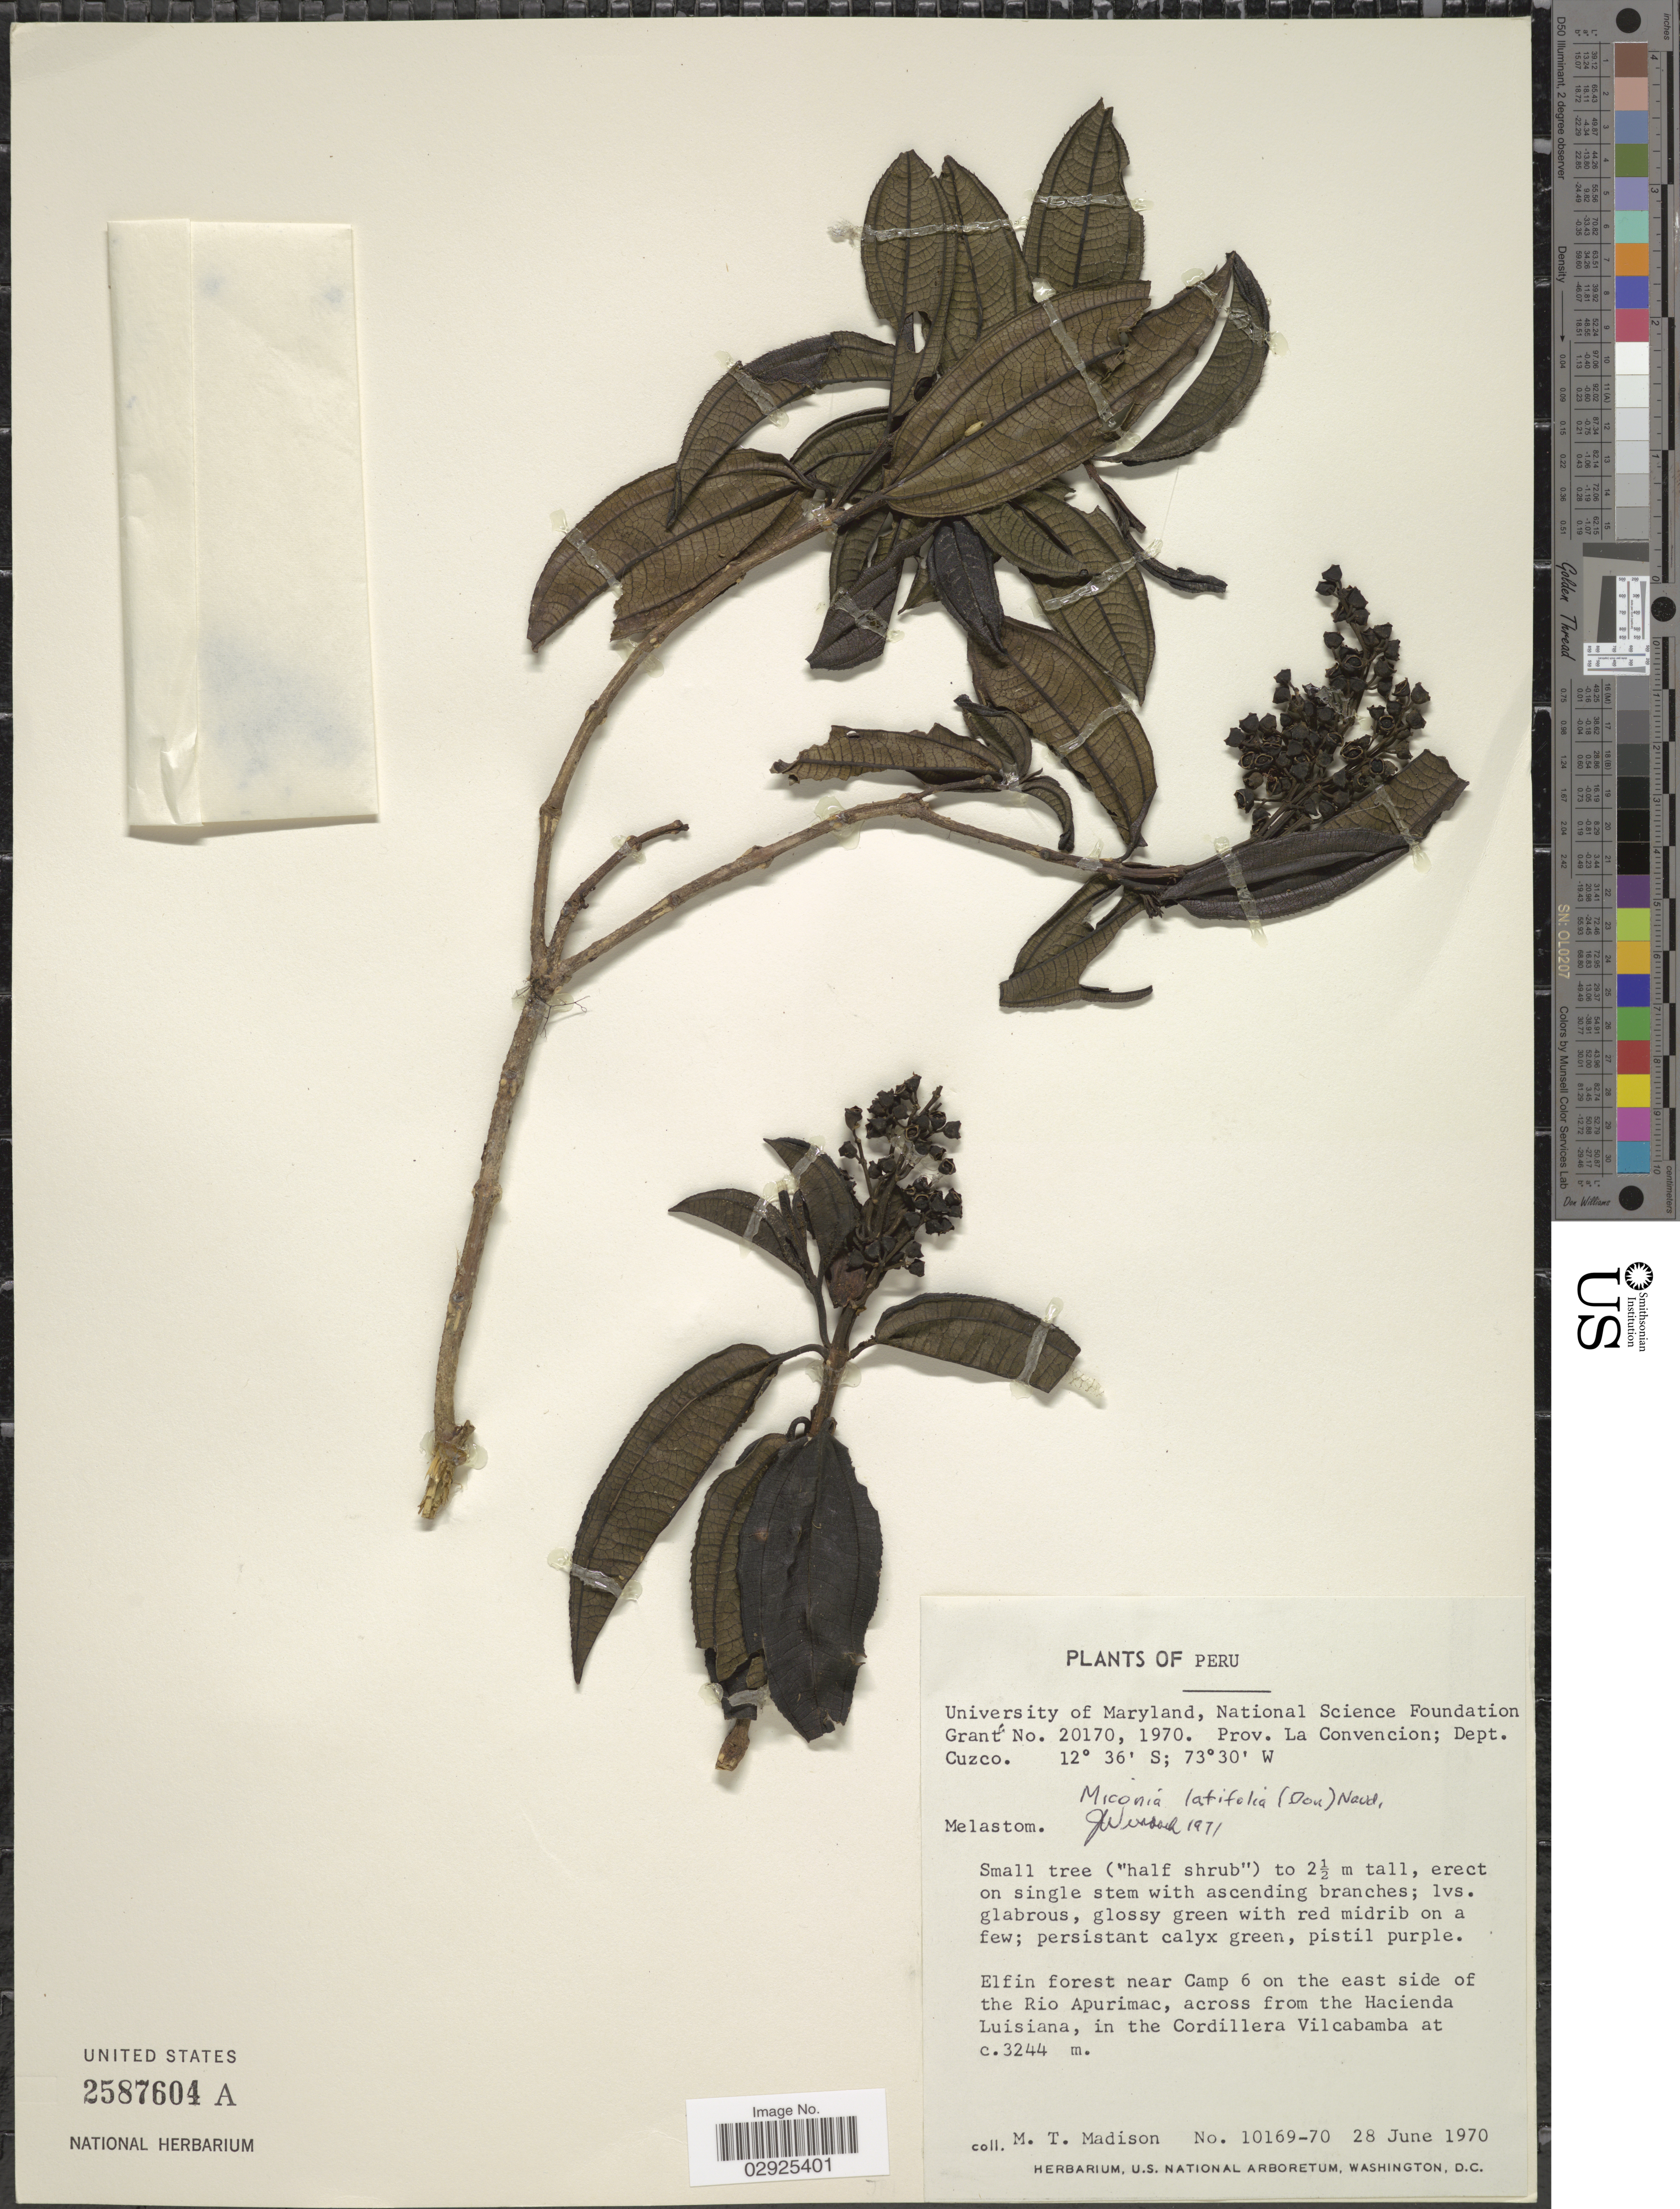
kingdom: Plantae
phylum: Tracheophyta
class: Magnoliopsida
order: Myrtales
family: Melastomataceae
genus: Miconia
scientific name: Miconia latifolia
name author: (D. Don) Naudin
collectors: M. T. Madison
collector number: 10169-70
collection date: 1970-06-28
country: Peru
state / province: Cusco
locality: Prov. La Convencion: Dept. Cuzco, Elfin forest near Camp 6 on the east side of the Rio Apurimac, across from the Hacienda Luisiana, in the Cordillera Vilcabamba.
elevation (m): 3244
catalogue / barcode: US 2587604A